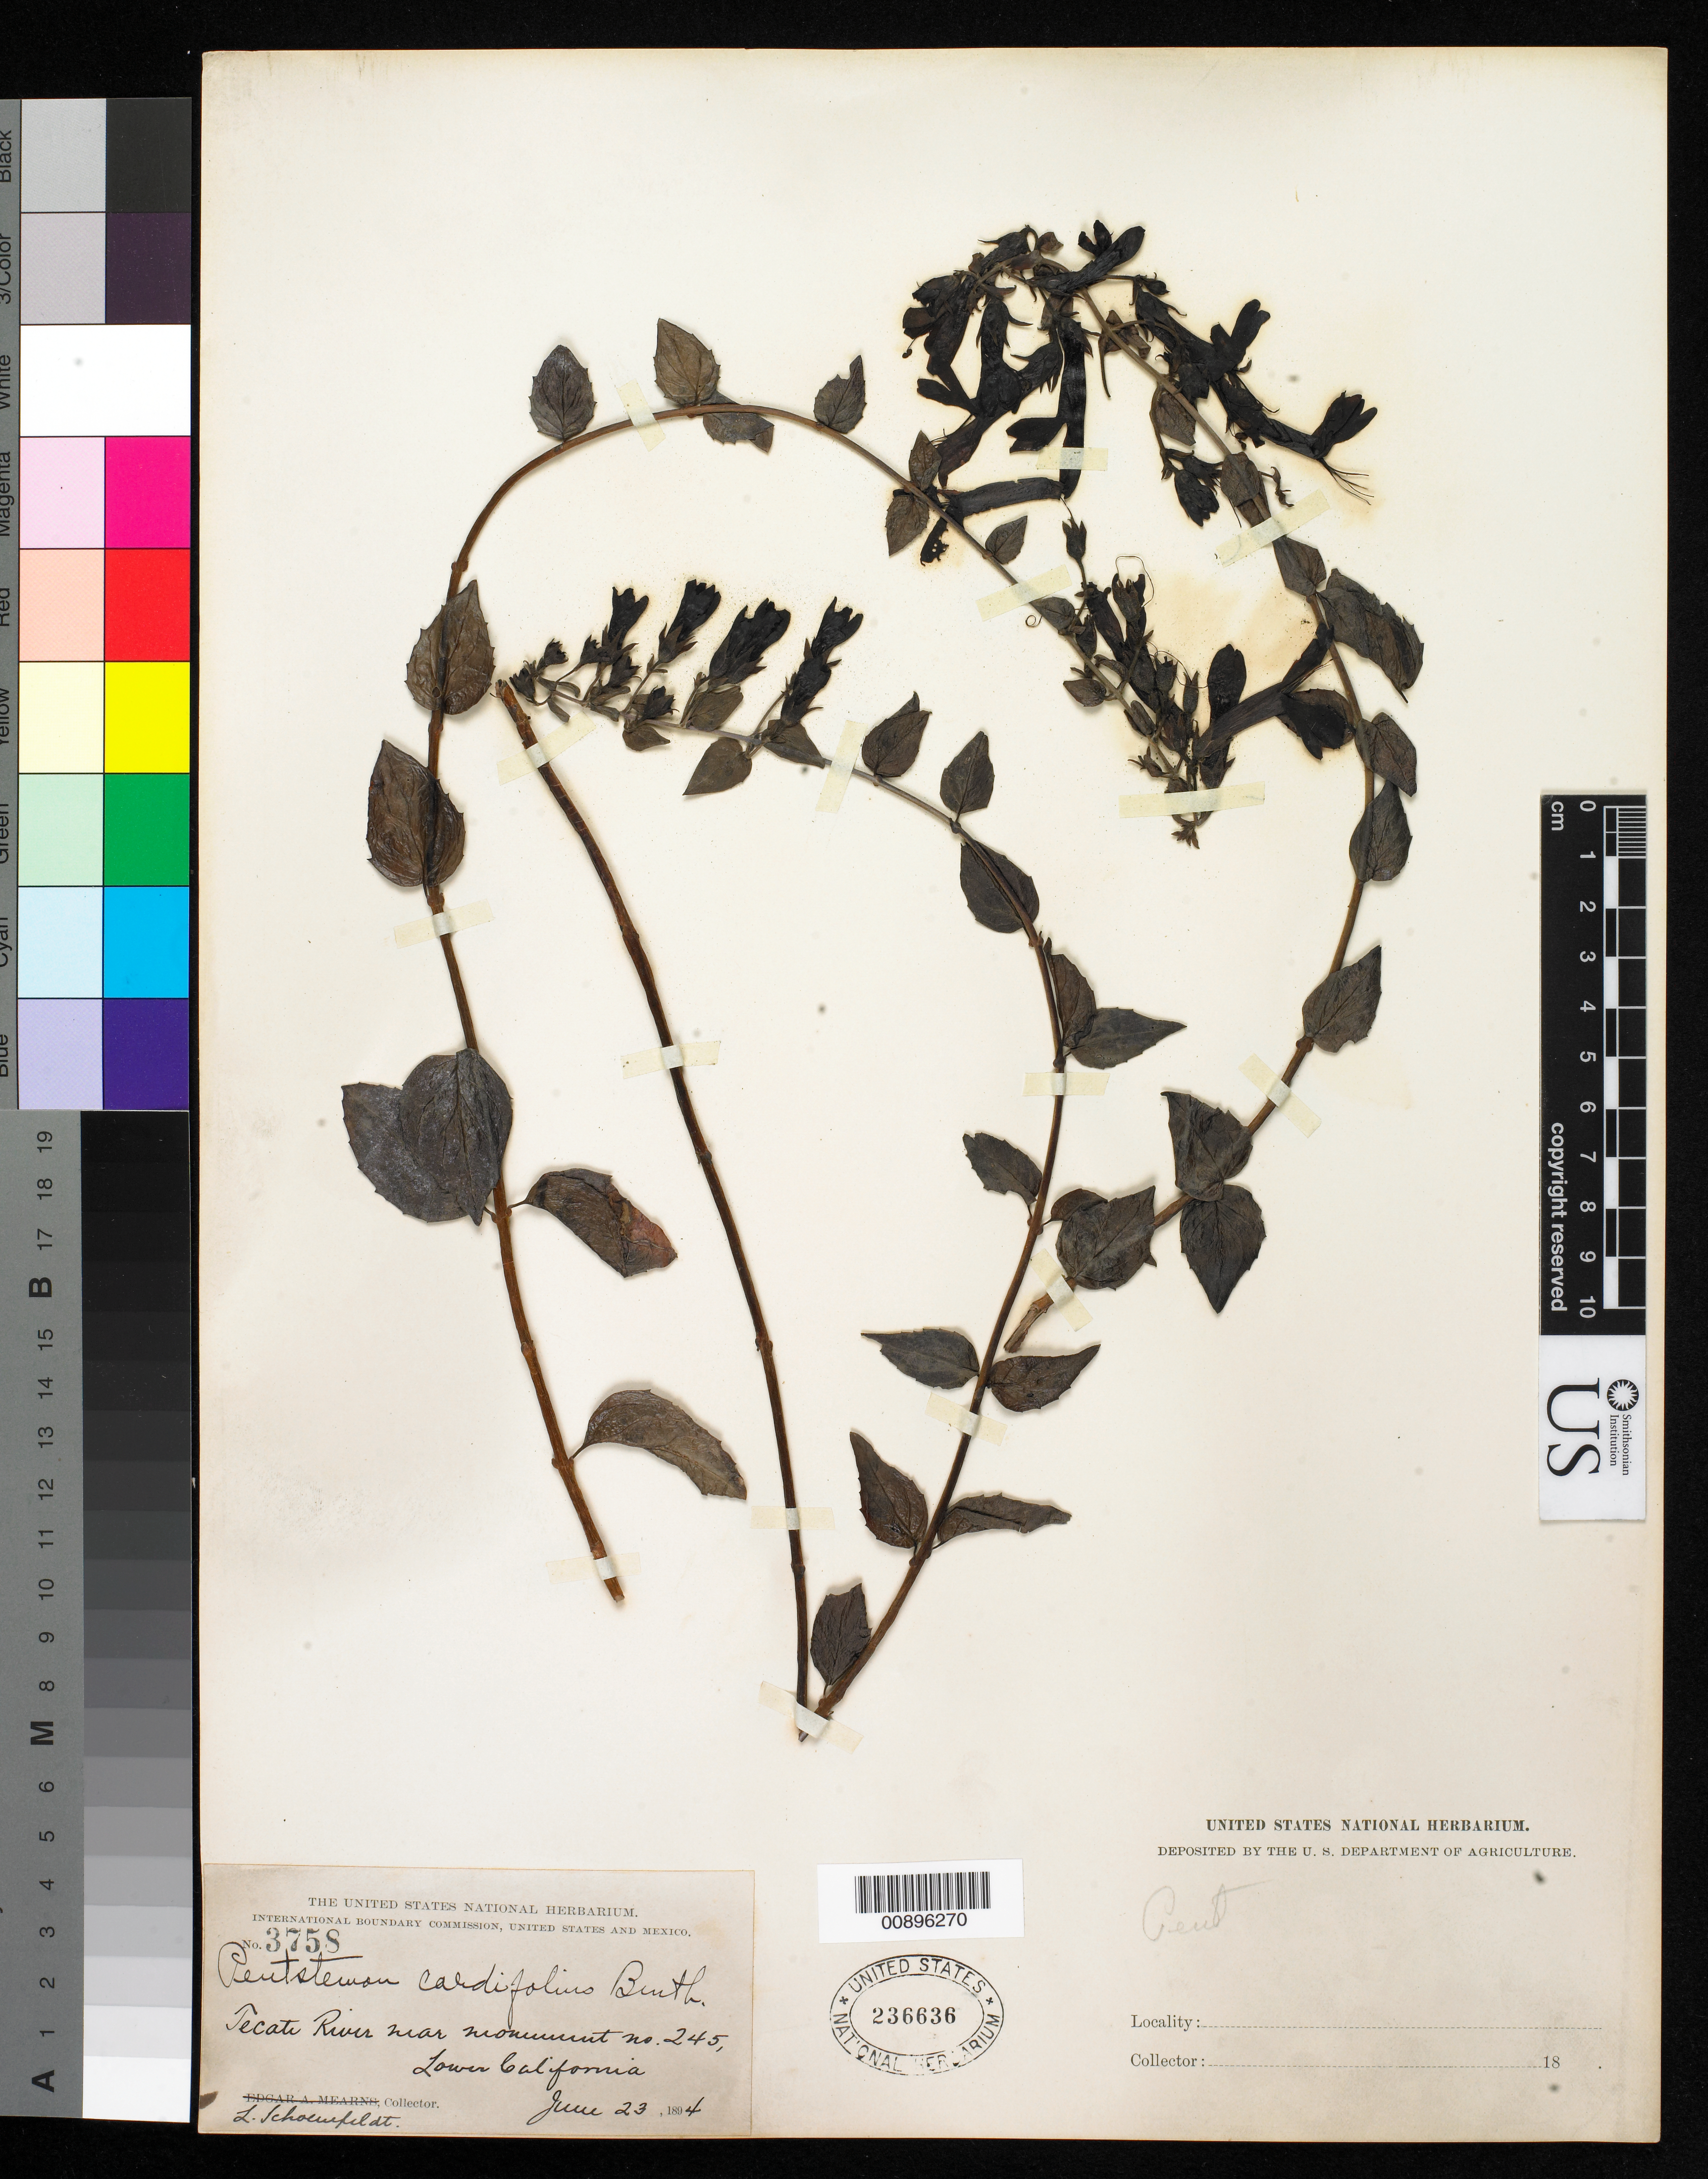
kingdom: Plantae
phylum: Tracheophyta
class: Magnoliopsida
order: Lamiales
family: Plantaginaceae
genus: Penstemon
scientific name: Penstemon cordifolius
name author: Benth.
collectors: L. Schoenfeldt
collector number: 3758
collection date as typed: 23 Jun 1894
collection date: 1894-06-23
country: Mexico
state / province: Baja California Norte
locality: Tecate River near Monument no. 245, Baja California.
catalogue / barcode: US 236636